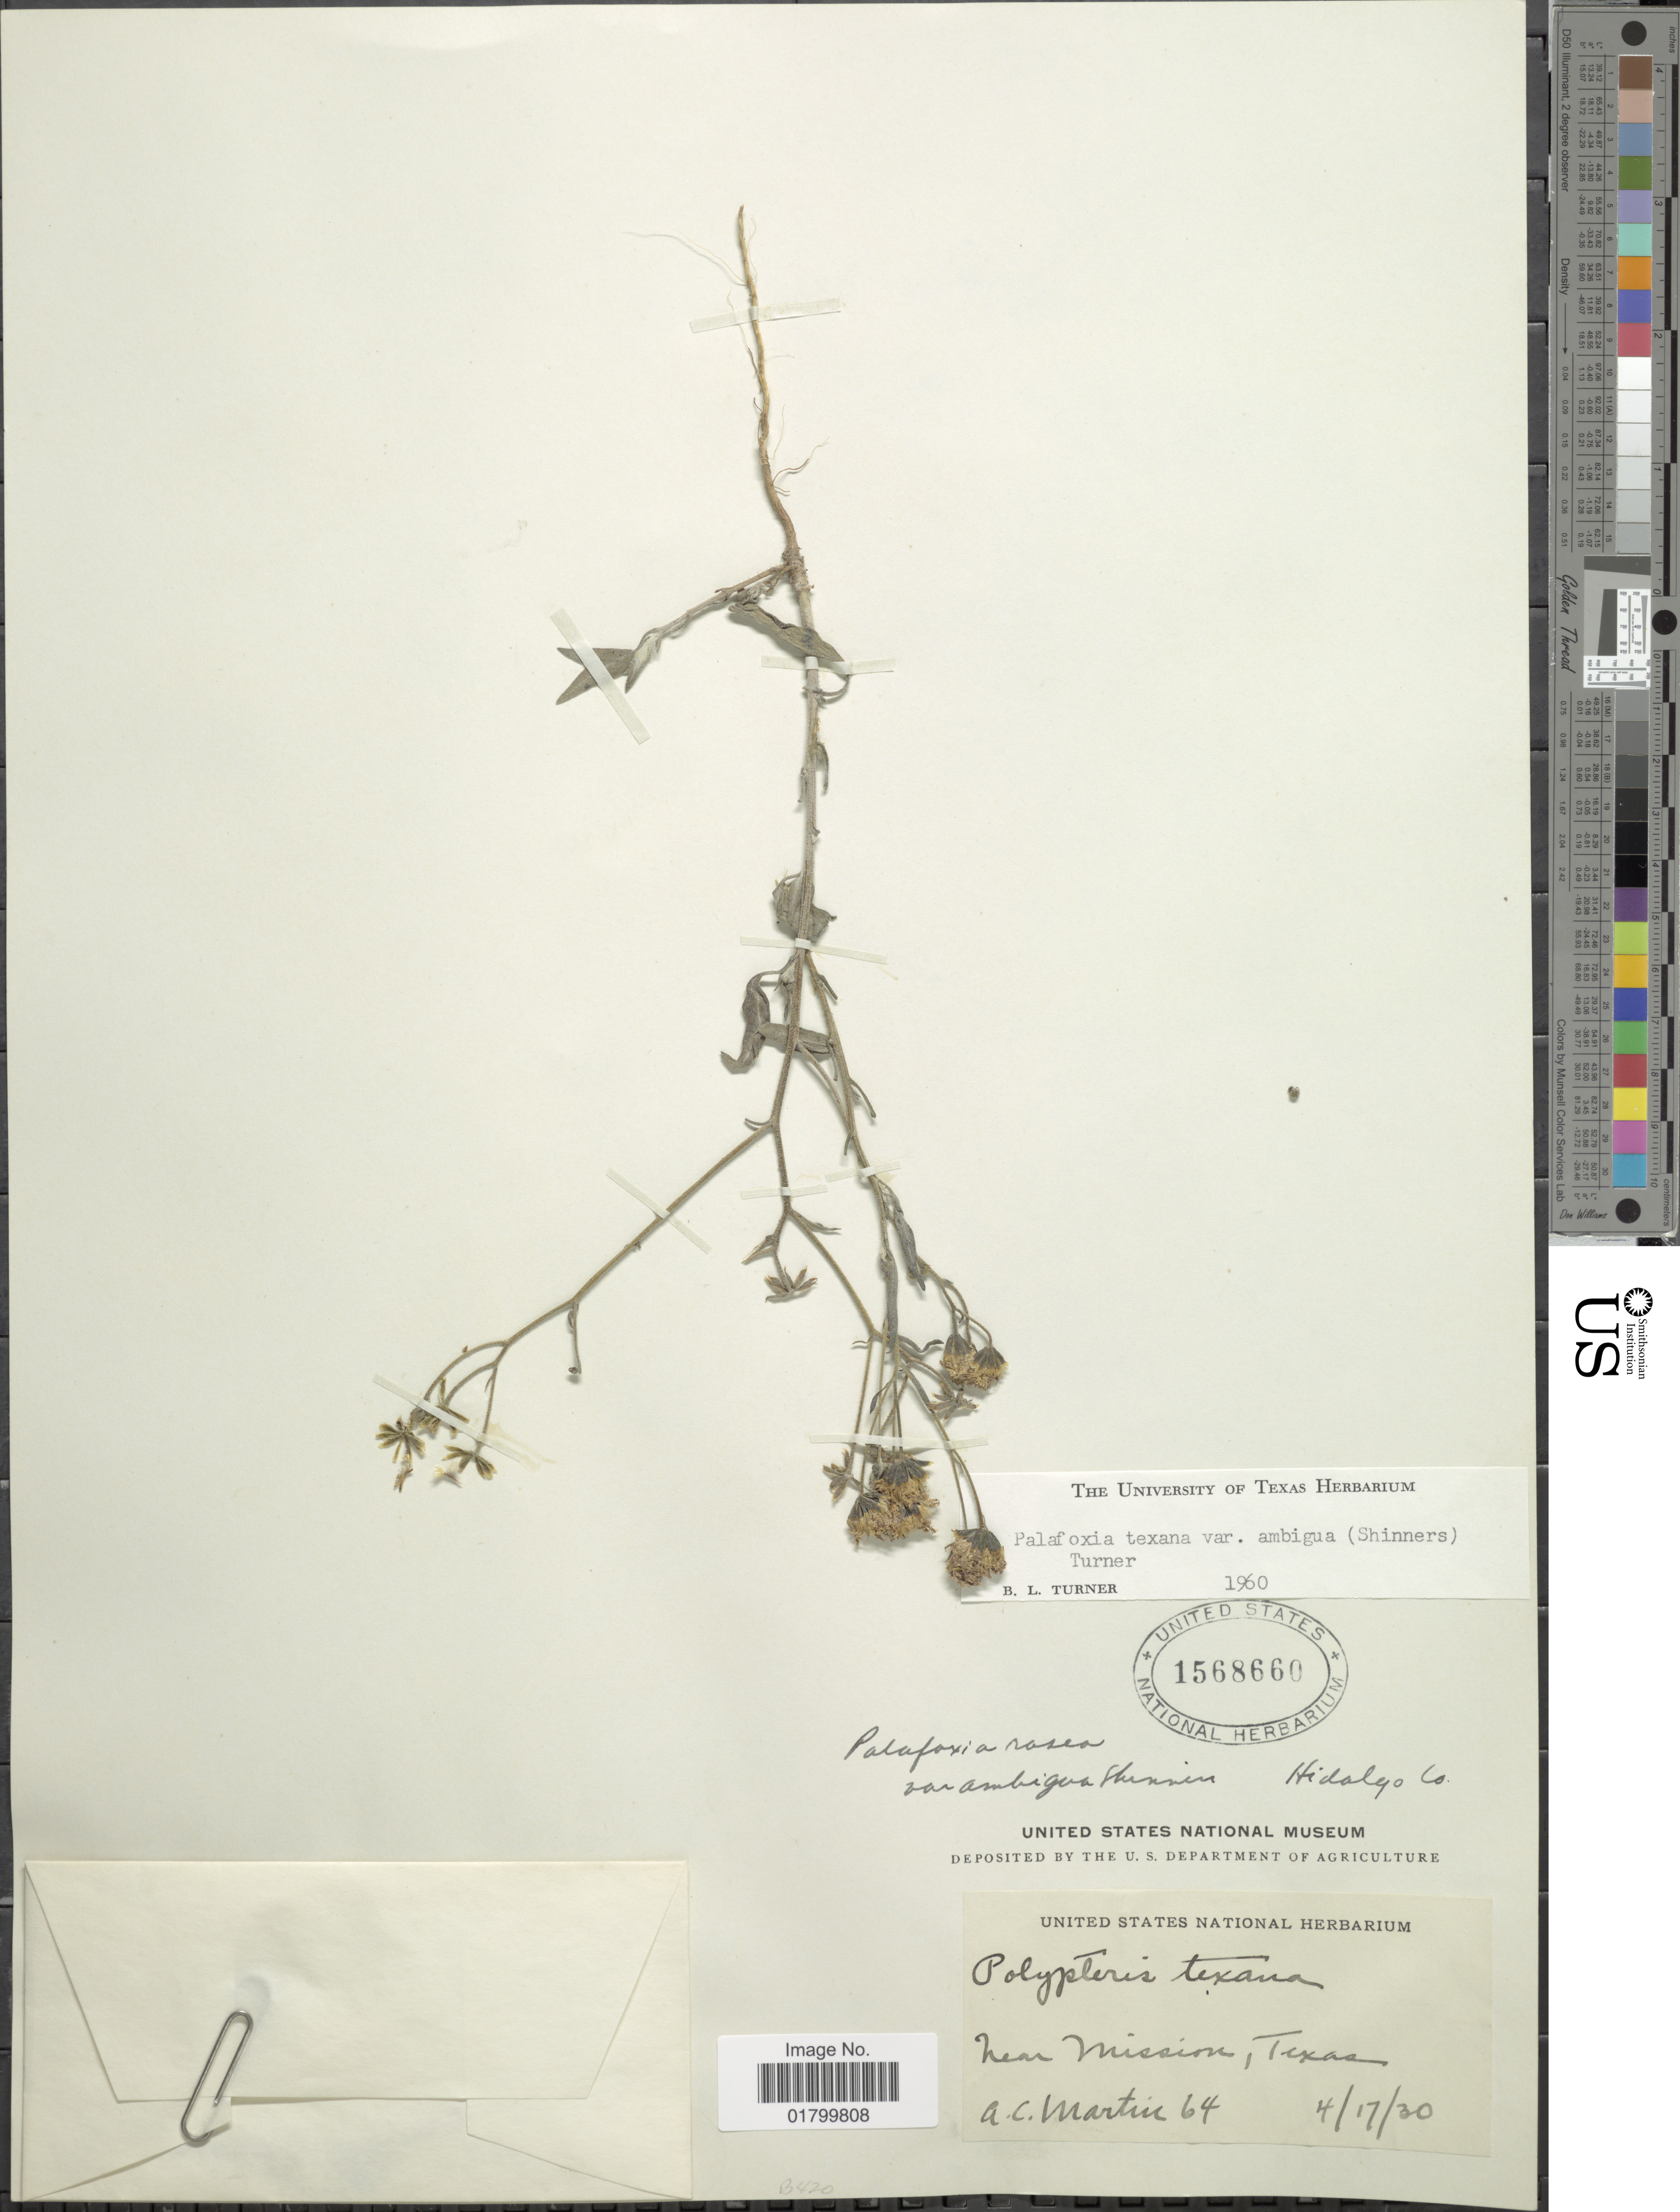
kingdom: Plantae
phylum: Tracheophyta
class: Magnoliopsida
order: Asterales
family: Asteraceae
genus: Palafoxia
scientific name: Palafoxia texana var. ambigua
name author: (Shinners) B.L. Turner & M.I. Morris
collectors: A. C. Martin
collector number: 64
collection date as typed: Transcribed d/m/y: 17/4/30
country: United States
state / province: Texas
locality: Near Mission, Texas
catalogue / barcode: US 1568660